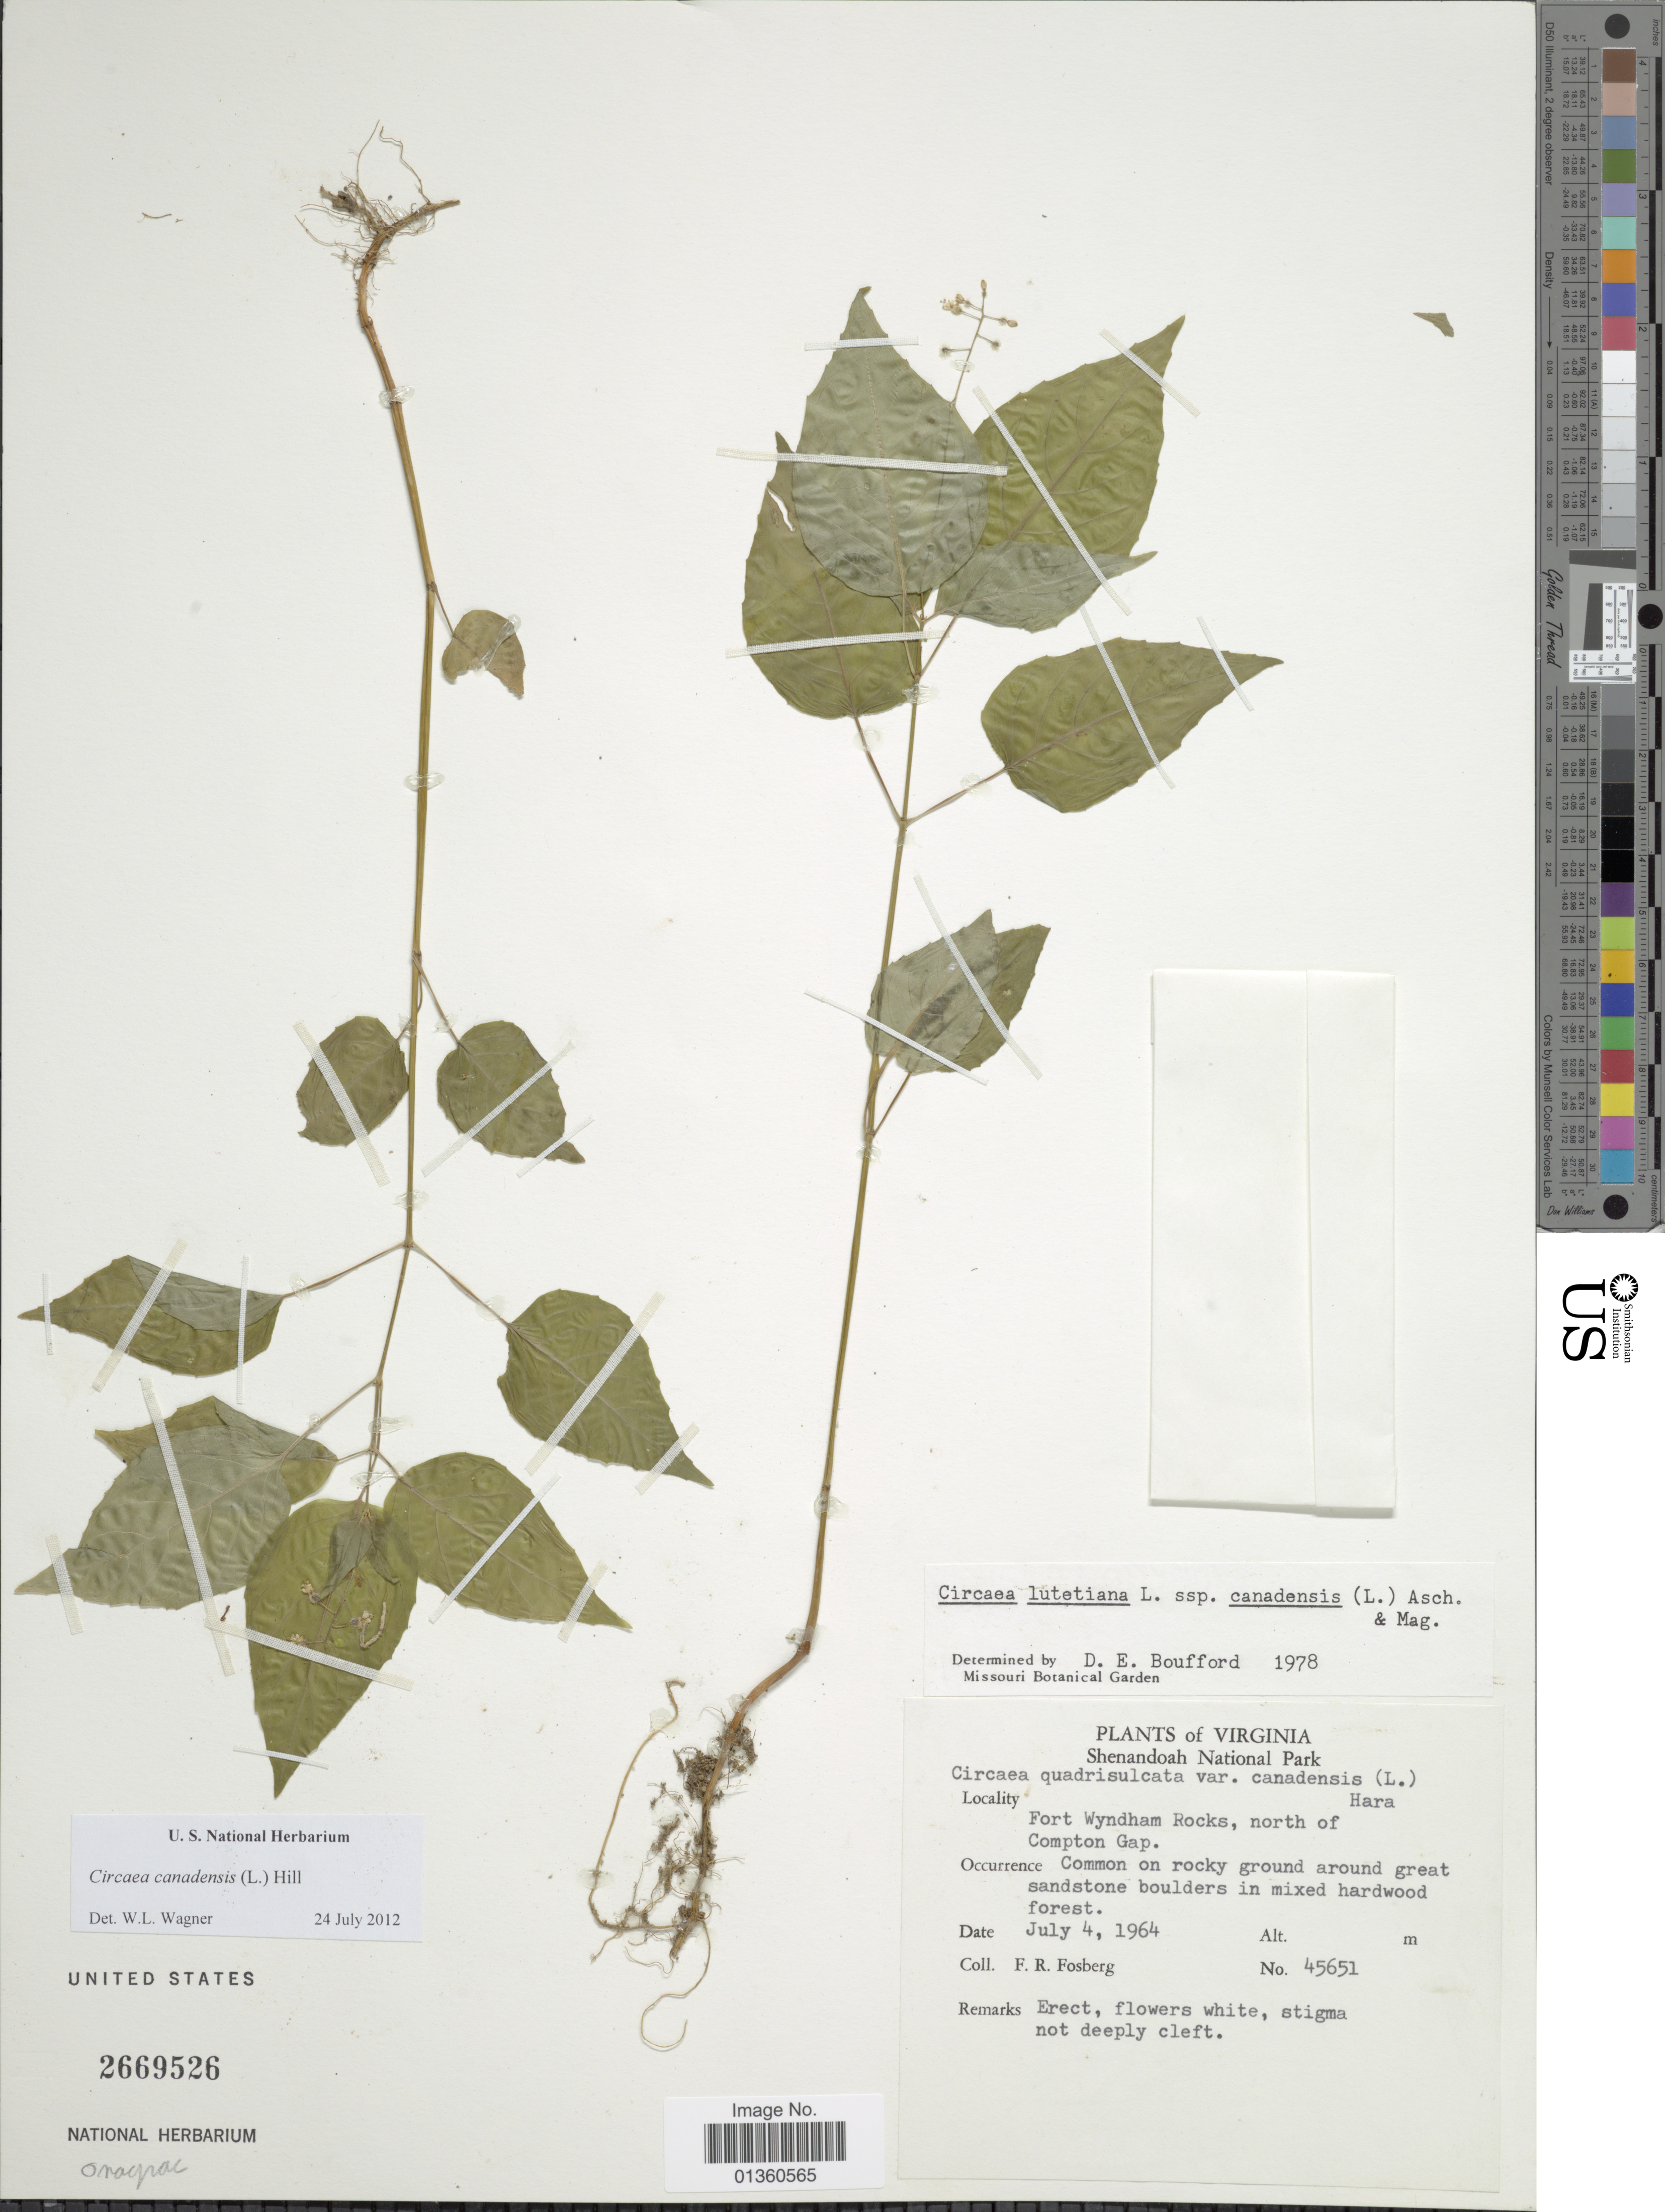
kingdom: Plantae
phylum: Tracheophyta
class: Magnoliopsida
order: Myrtales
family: Onagraceae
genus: Circaea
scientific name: Circaea canadensis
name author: (L.) Hill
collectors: F. R. Fosberg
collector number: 45651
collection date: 1964-07-04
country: United States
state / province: Virginia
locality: Shenandoah National Park. Fort Wyndham Rocks, north of Compton Gap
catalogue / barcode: US 2669526